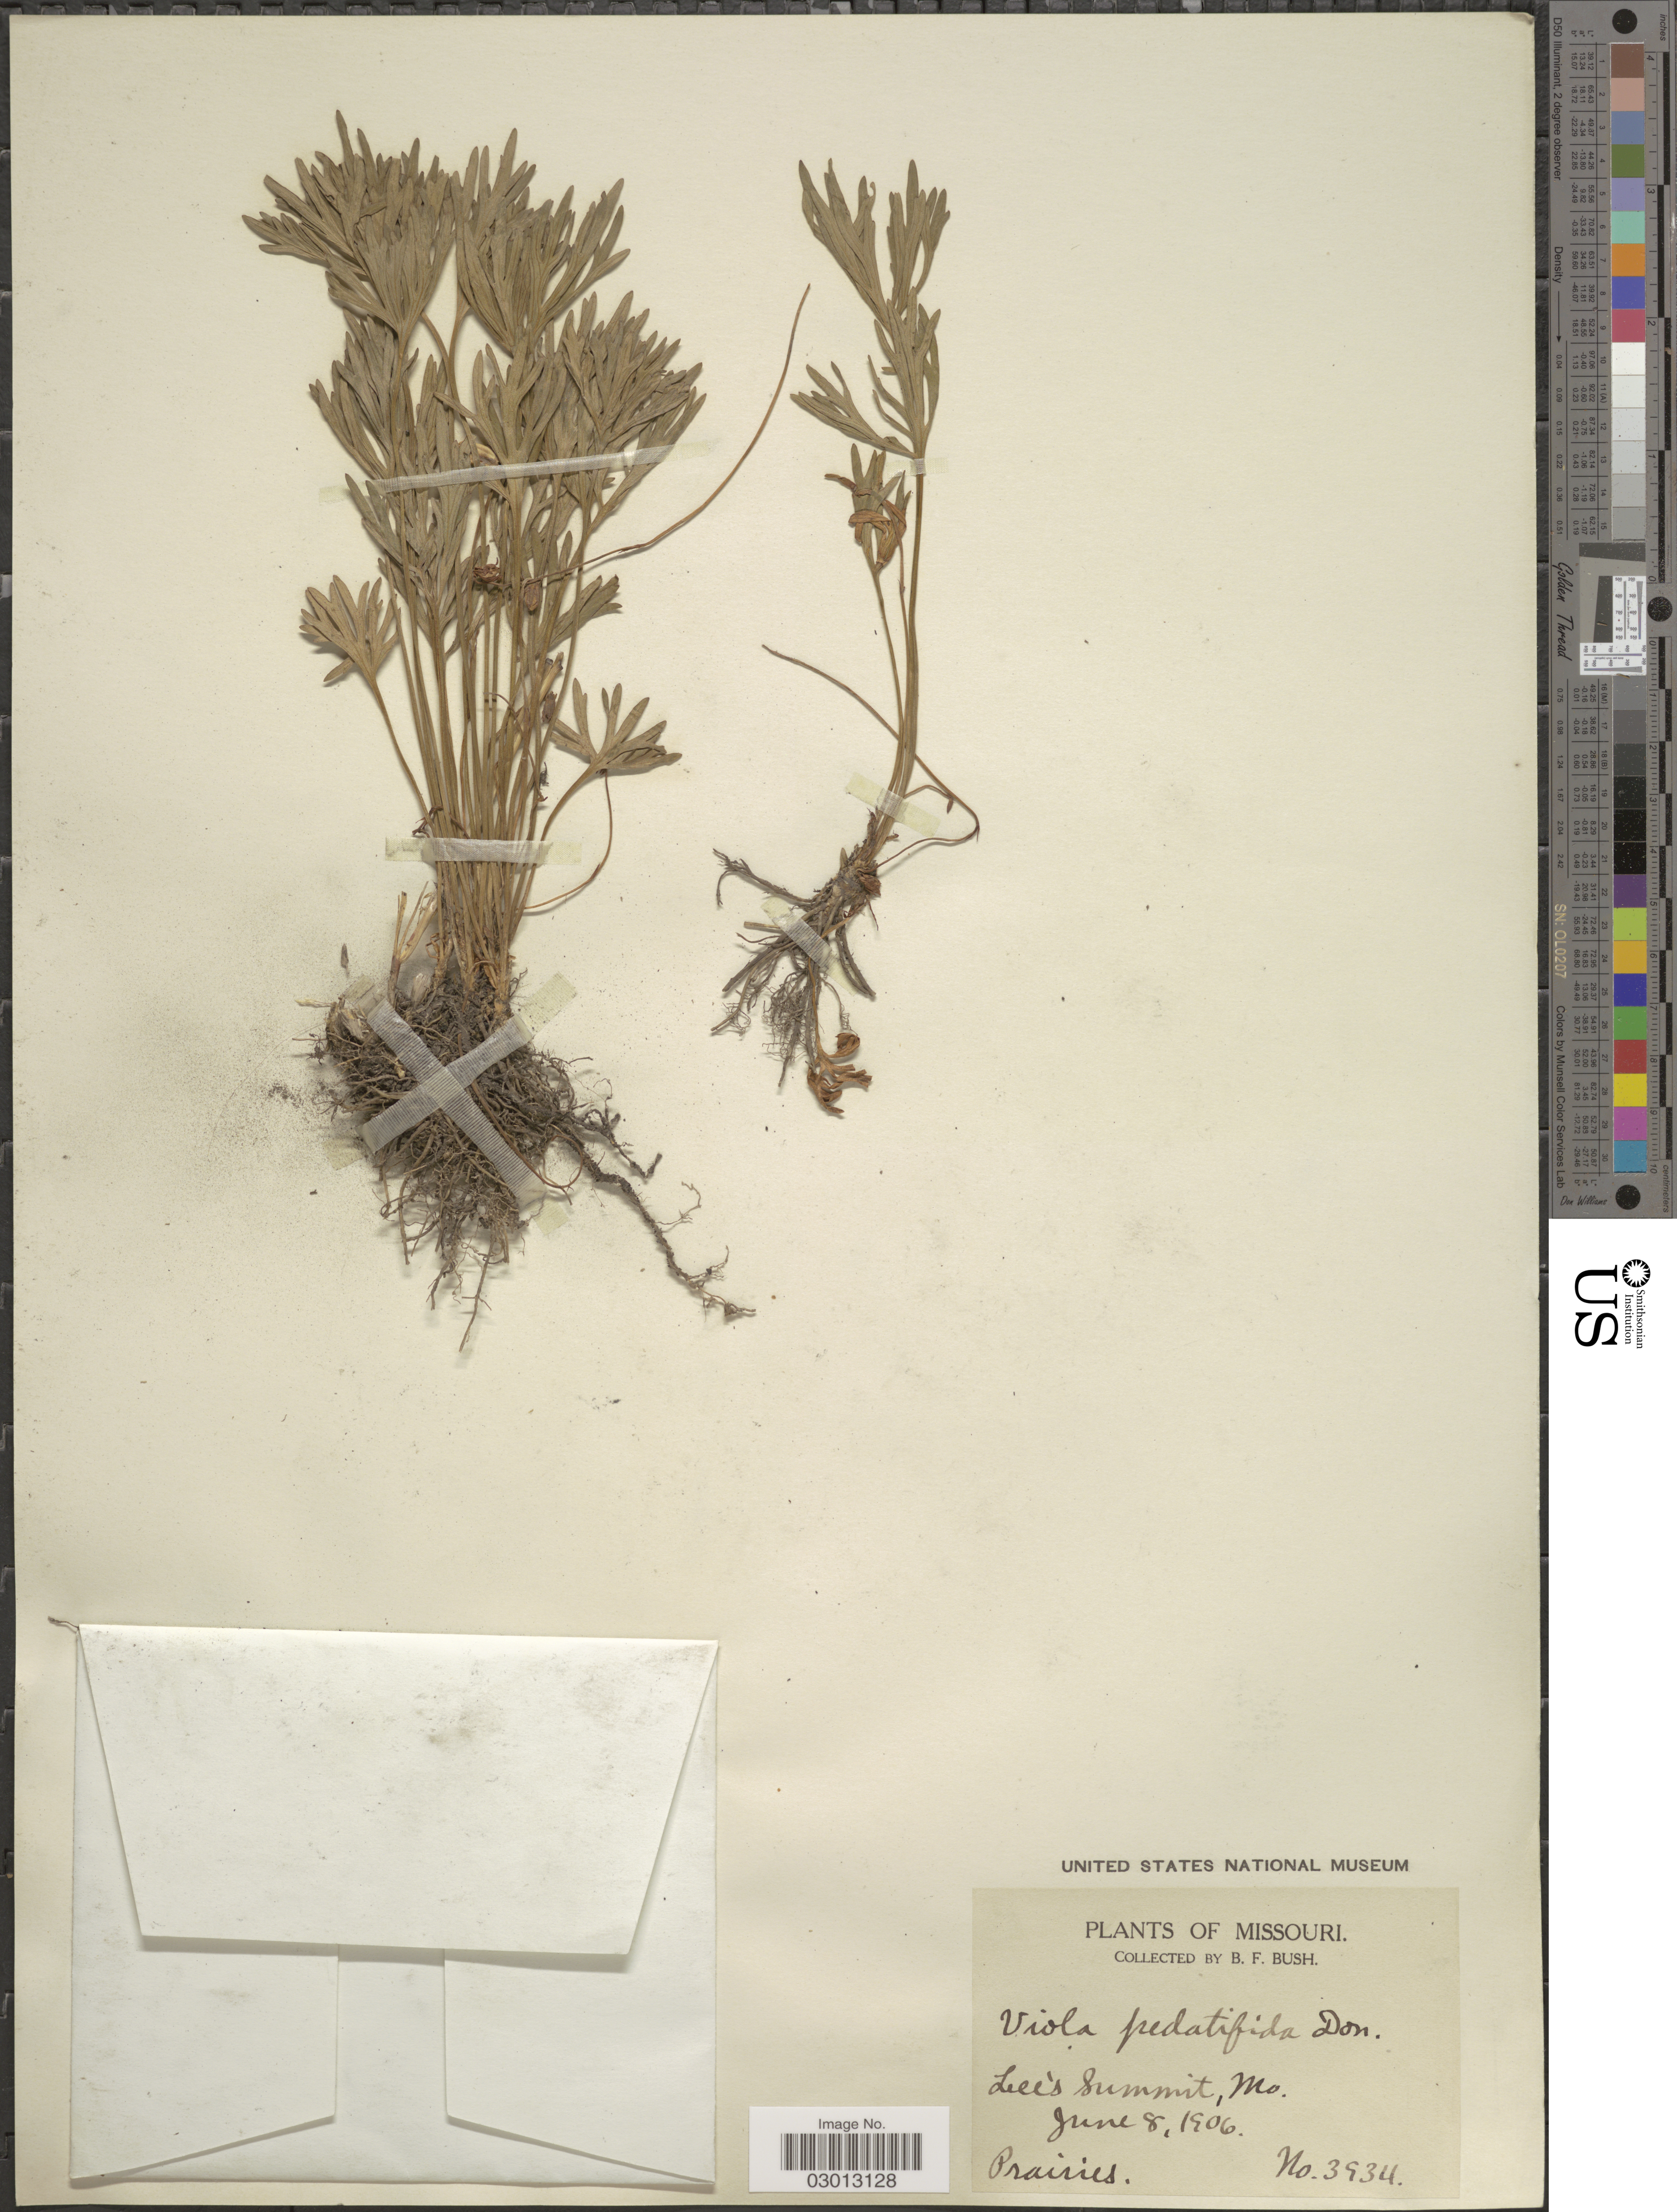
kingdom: Plantae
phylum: Tracheophyta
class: Magnoliopsida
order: Malpighiales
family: Violaceae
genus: Viola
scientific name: Viola pedatifida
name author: G. Don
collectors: B. F. Bush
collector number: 3934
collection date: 1906-06-08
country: United States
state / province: Missouri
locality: Lee's Summit, Mo.